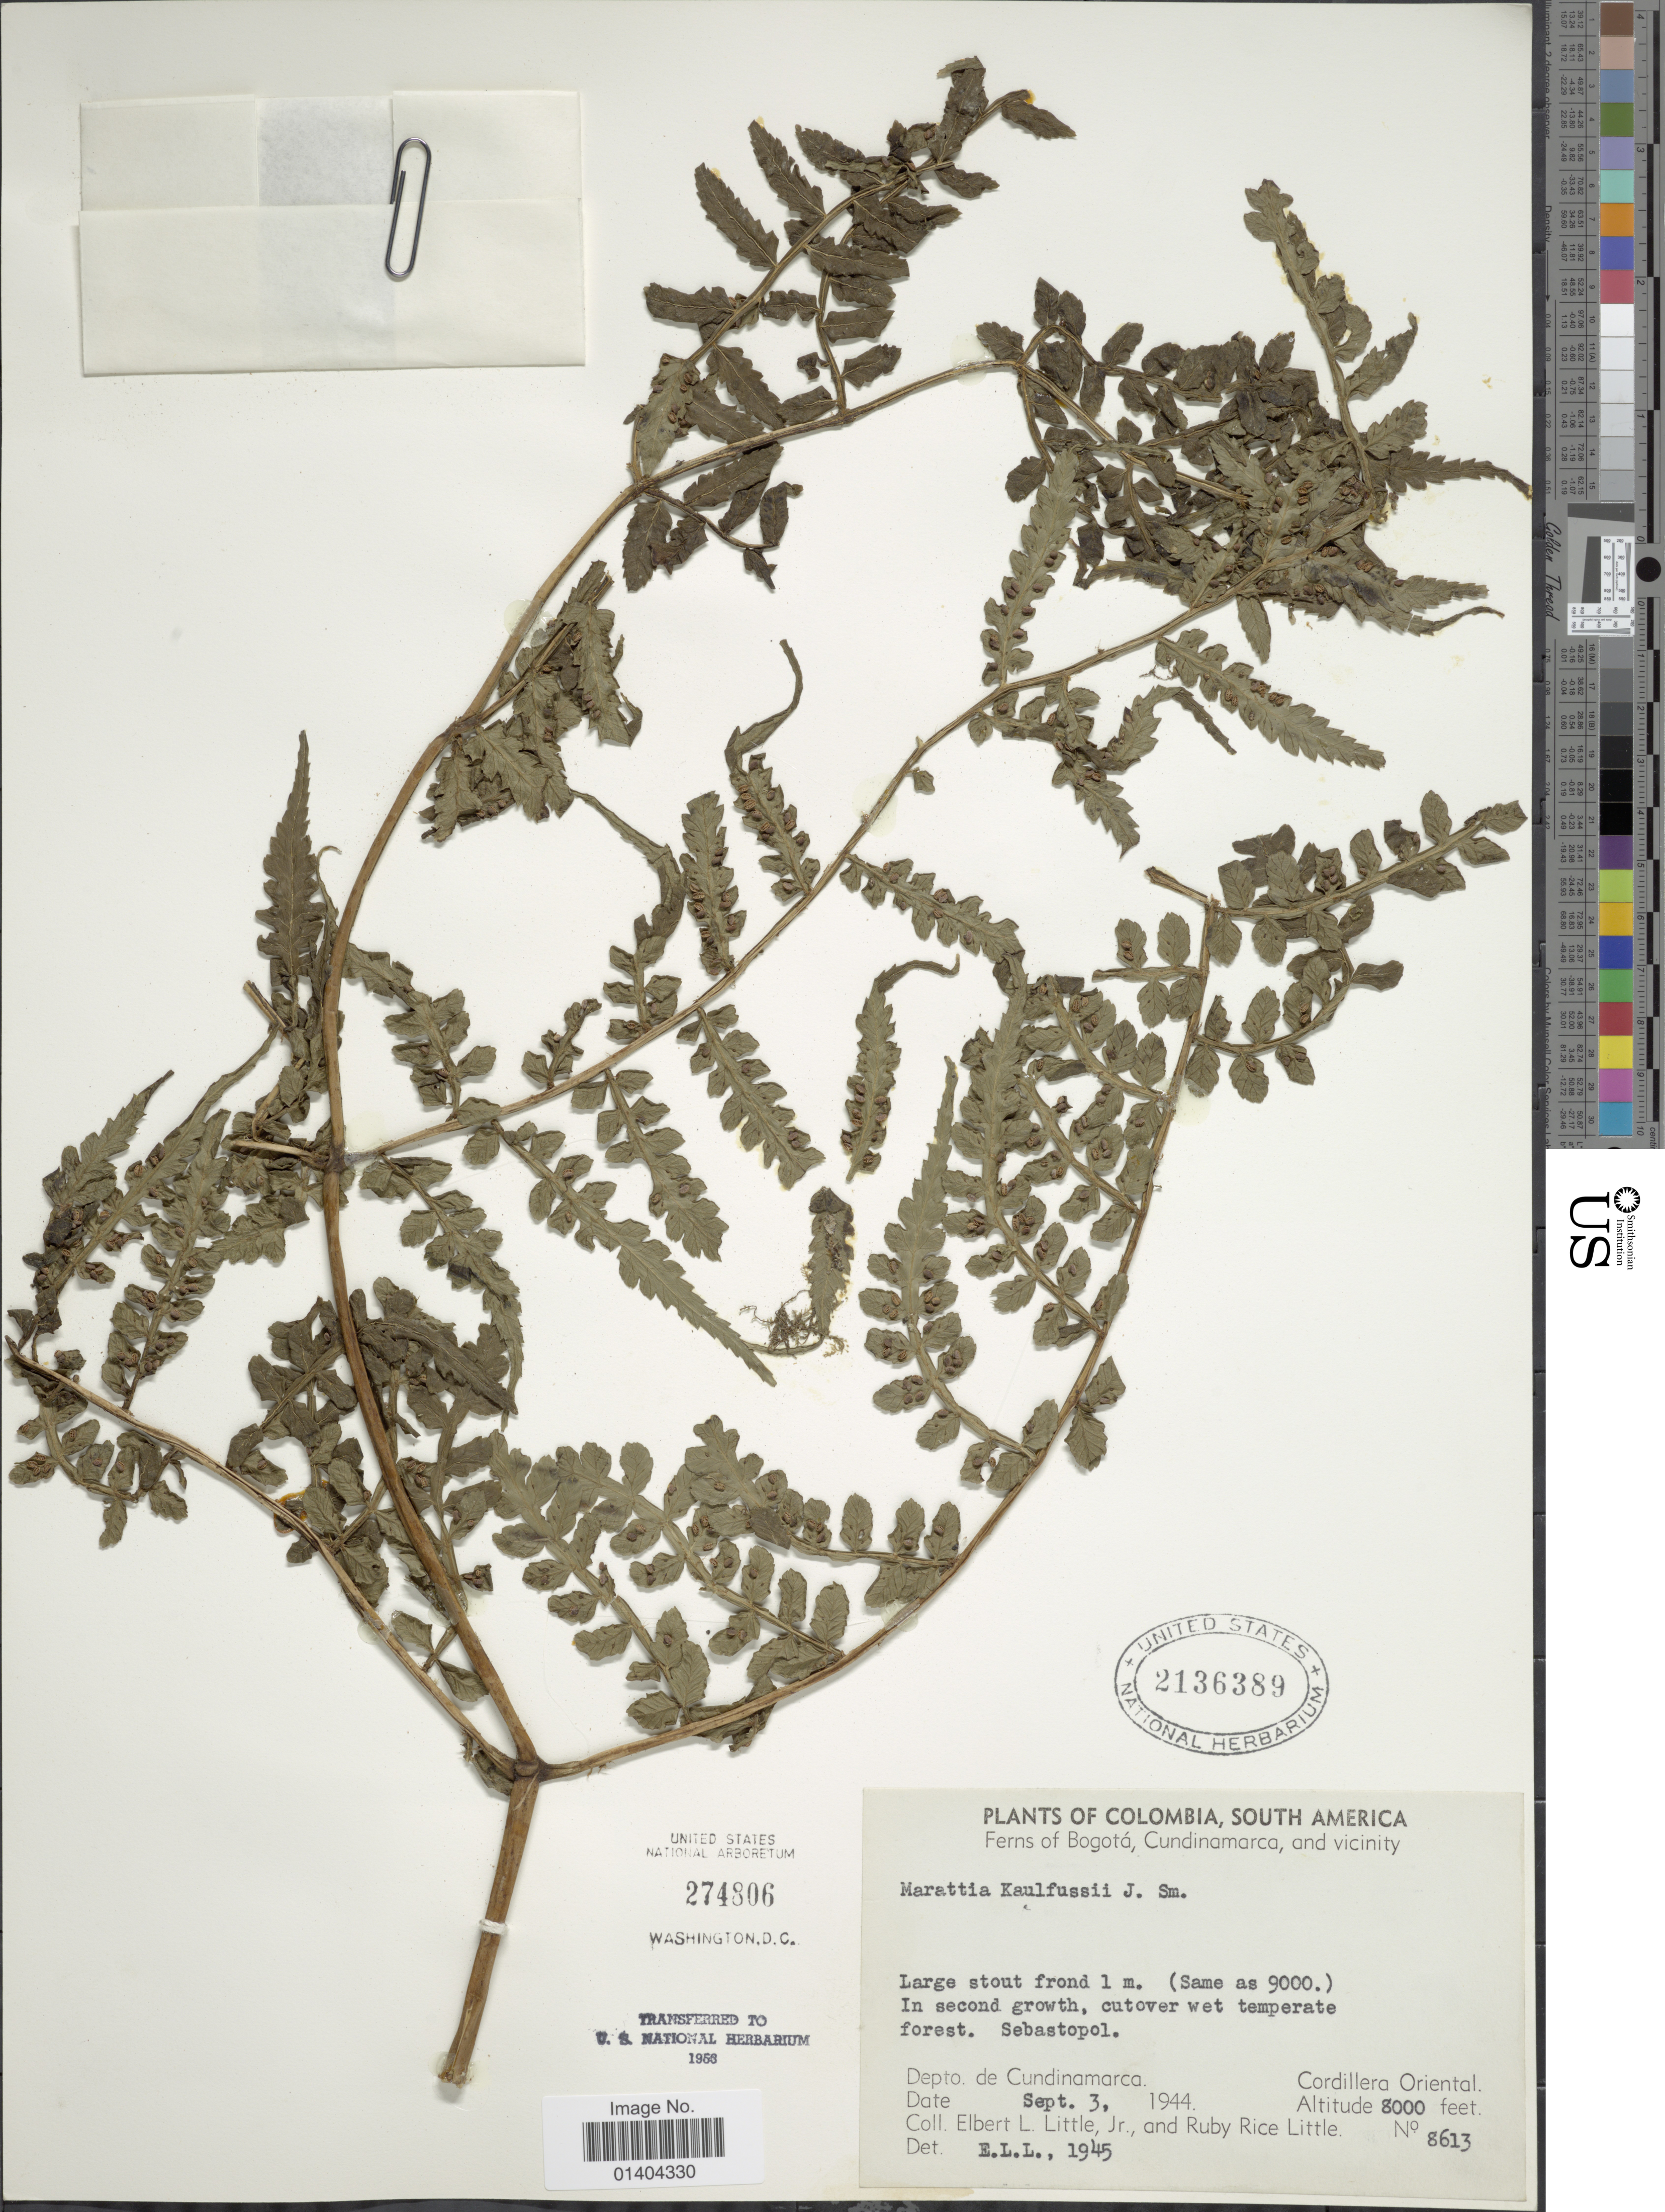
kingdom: Plantae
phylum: Tracheophyta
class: Polypodiopsida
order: Marattiales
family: Marattiaceae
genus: Marattia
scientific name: Marattia laevis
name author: Sm.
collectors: E. L. Little & R. R. Little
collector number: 8613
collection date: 1944-09-03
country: Colombia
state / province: Cundinamarca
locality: Sebastopol, Cundinamarca and vicinity, Cordillera Oriental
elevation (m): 2438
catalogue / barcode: US 274806